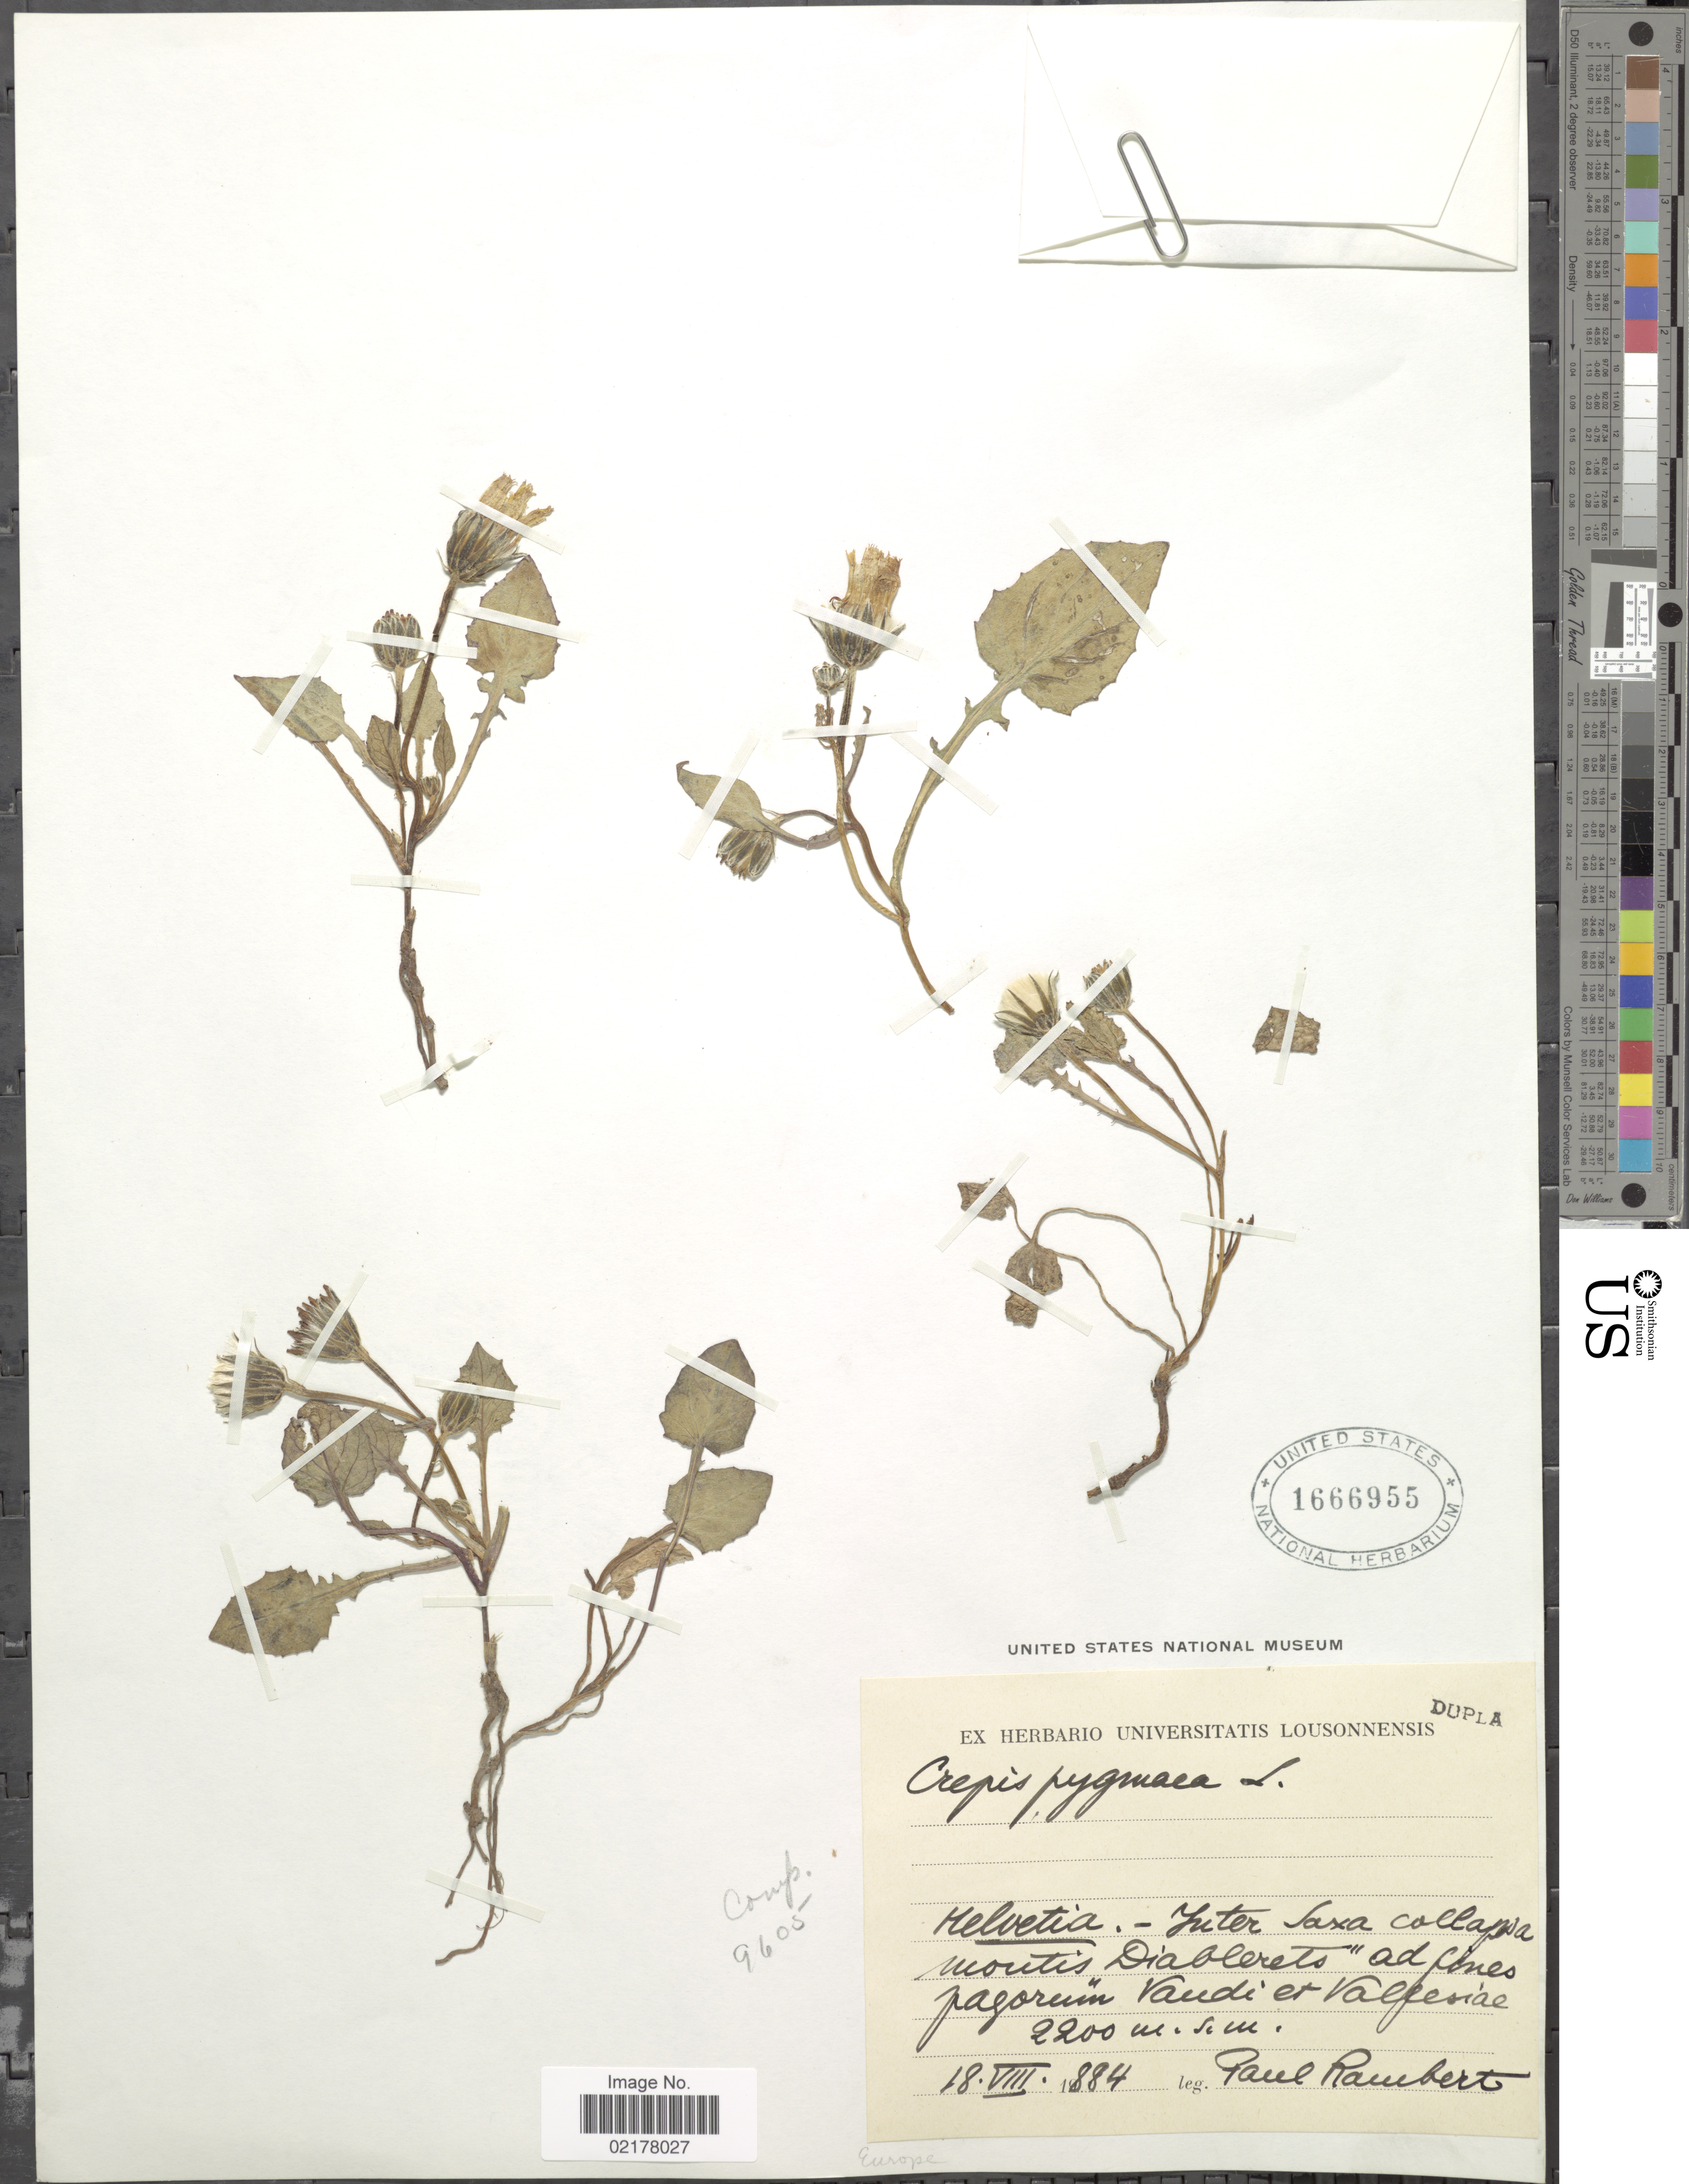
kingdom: Plantae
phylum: Tracheophyta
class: Magnoliopsida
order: Asterales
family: Asteraceae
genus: Crepis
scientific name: Crepis pygmaea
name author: L.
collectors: P. Rambert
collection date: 1884-08-18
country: Switzerland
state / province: Vaud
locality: Helvetia. -Inter Saxa collapsa moutis Diablerets "ad pagorum" Vaudi et Vallesiae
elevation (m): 2200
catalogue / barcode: US 1666955